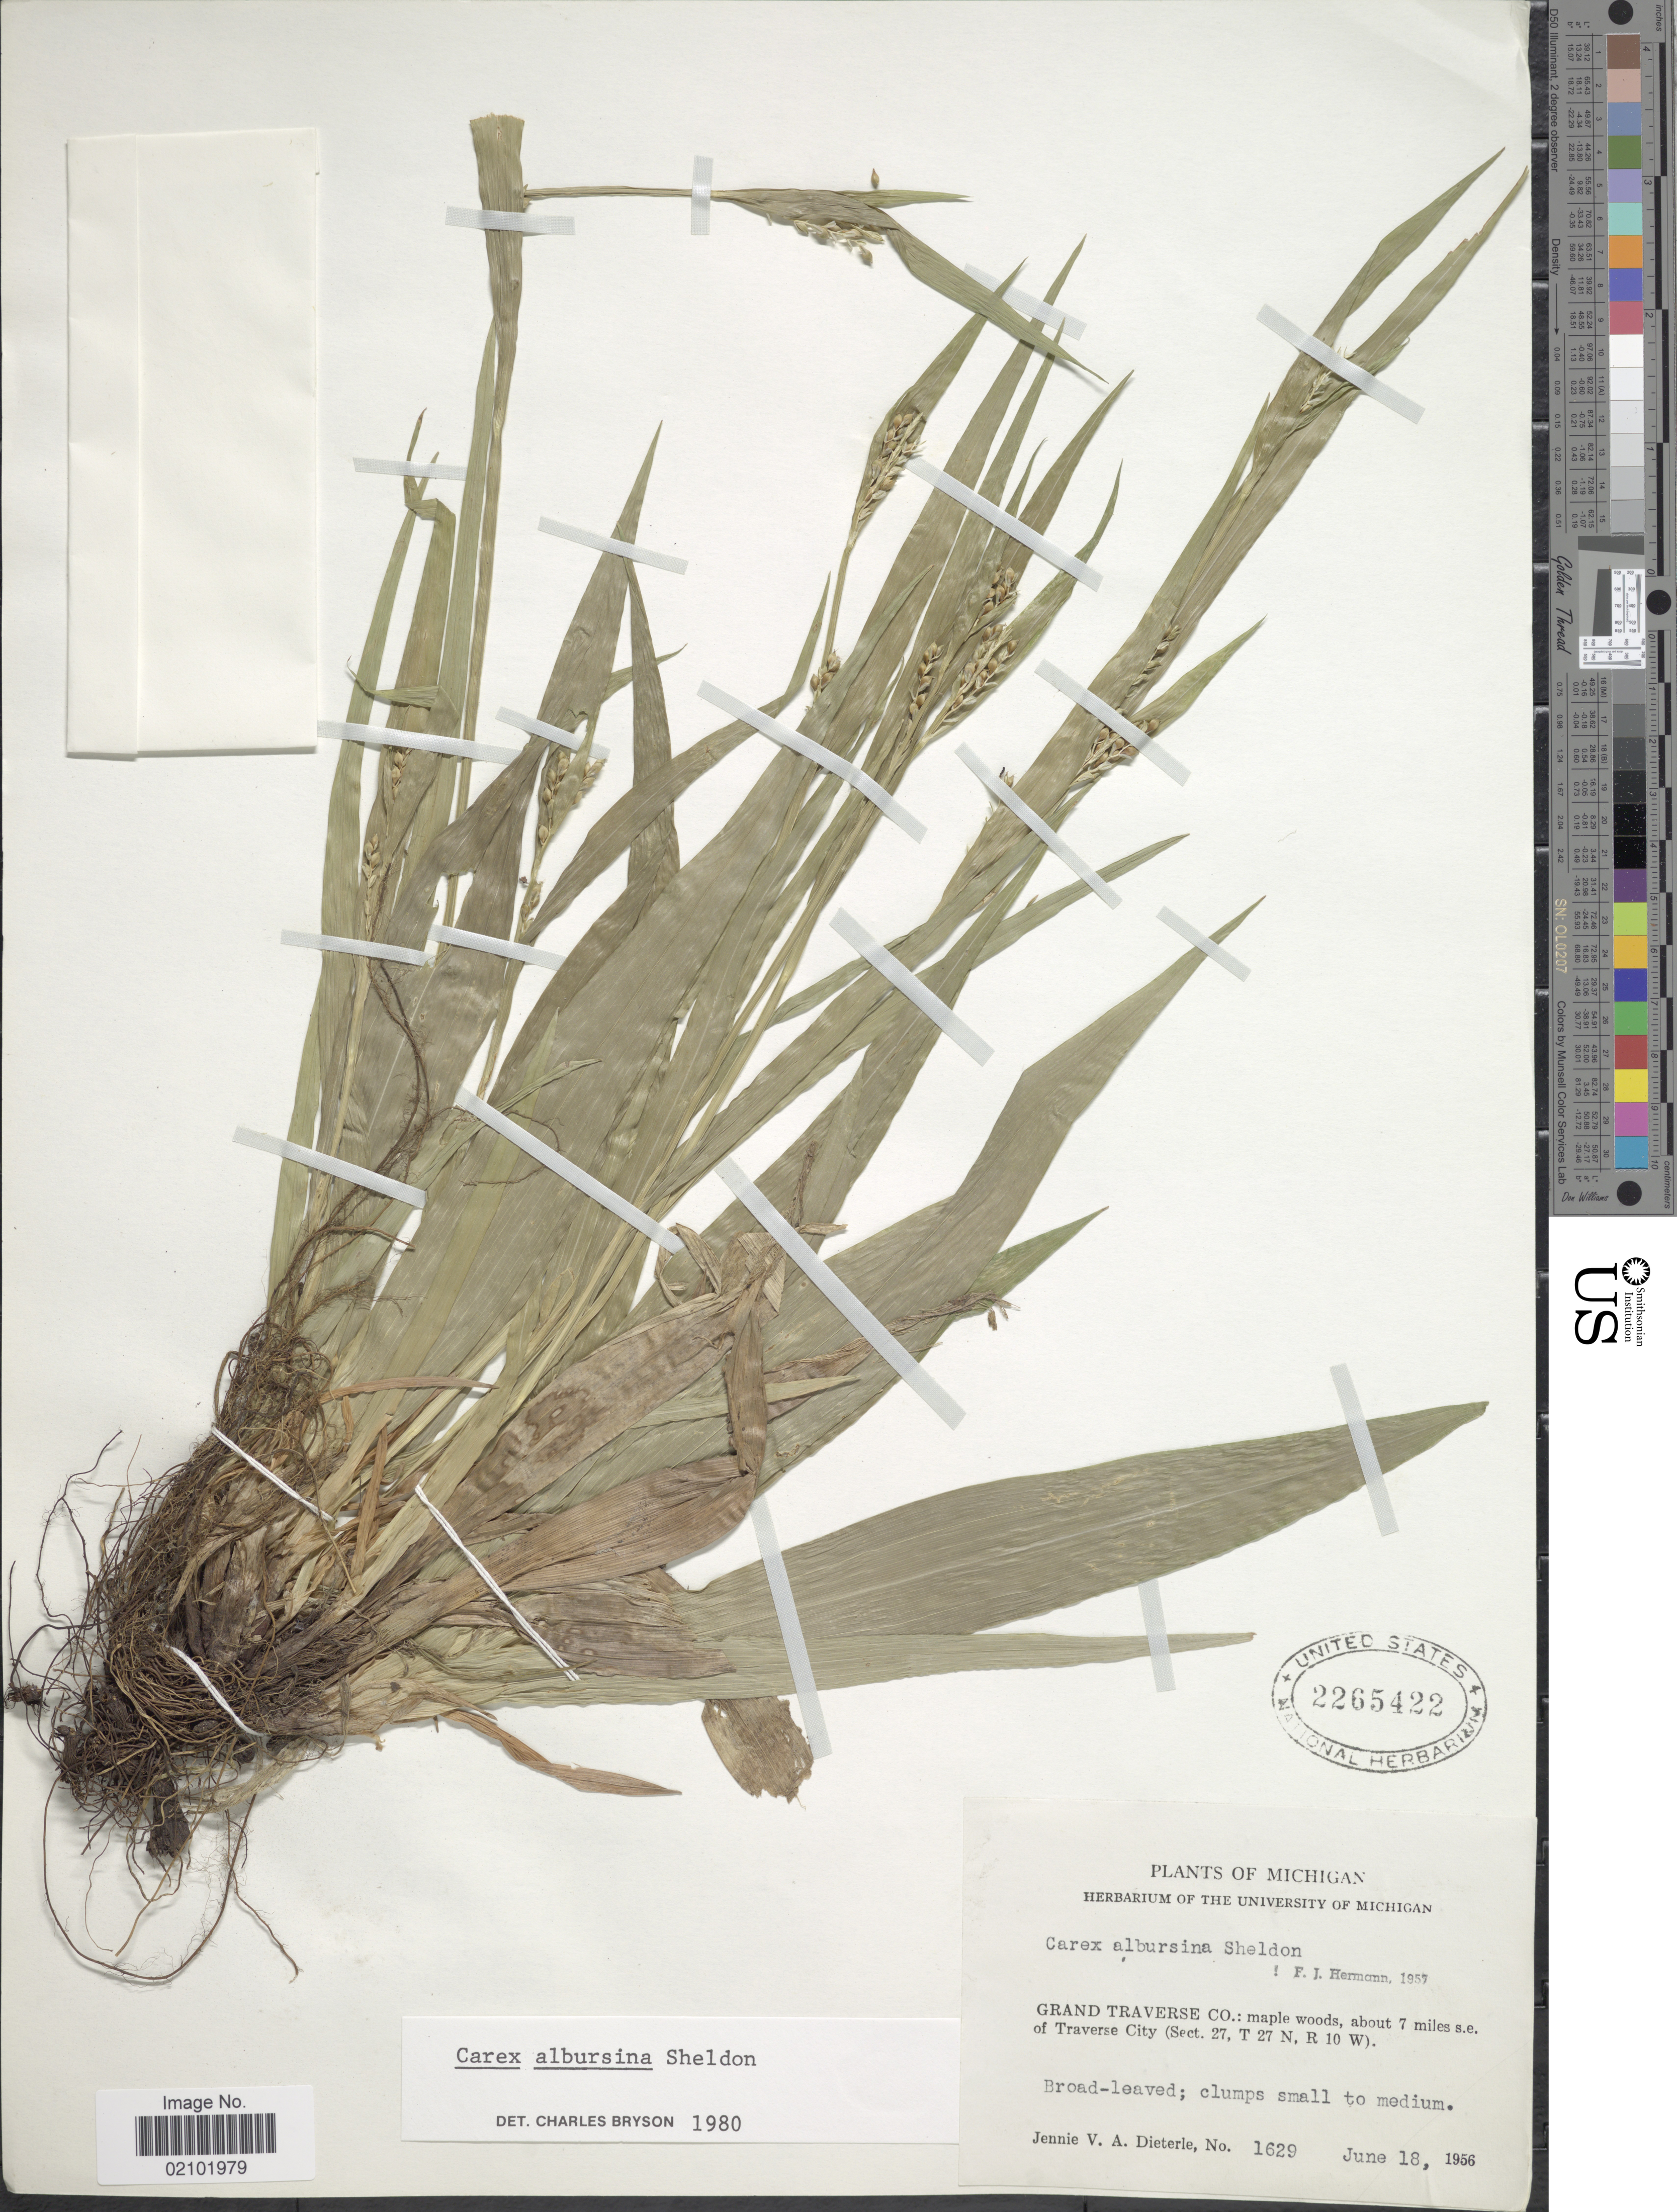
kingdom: Plantae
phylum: Tracheophyta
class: Liliopsida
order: Poales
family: Cyperaceae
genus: Carex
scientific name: Carex albursina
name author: E. Sheld.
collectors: J. Dieterle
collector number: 1629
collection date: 1956-06-18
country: United States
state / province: Michigan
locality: Grand Traverse Co: about 7 miles s.e. of Traverse City (Sect. 27, T 27 N, R 10 W)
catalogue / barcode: US 2265422